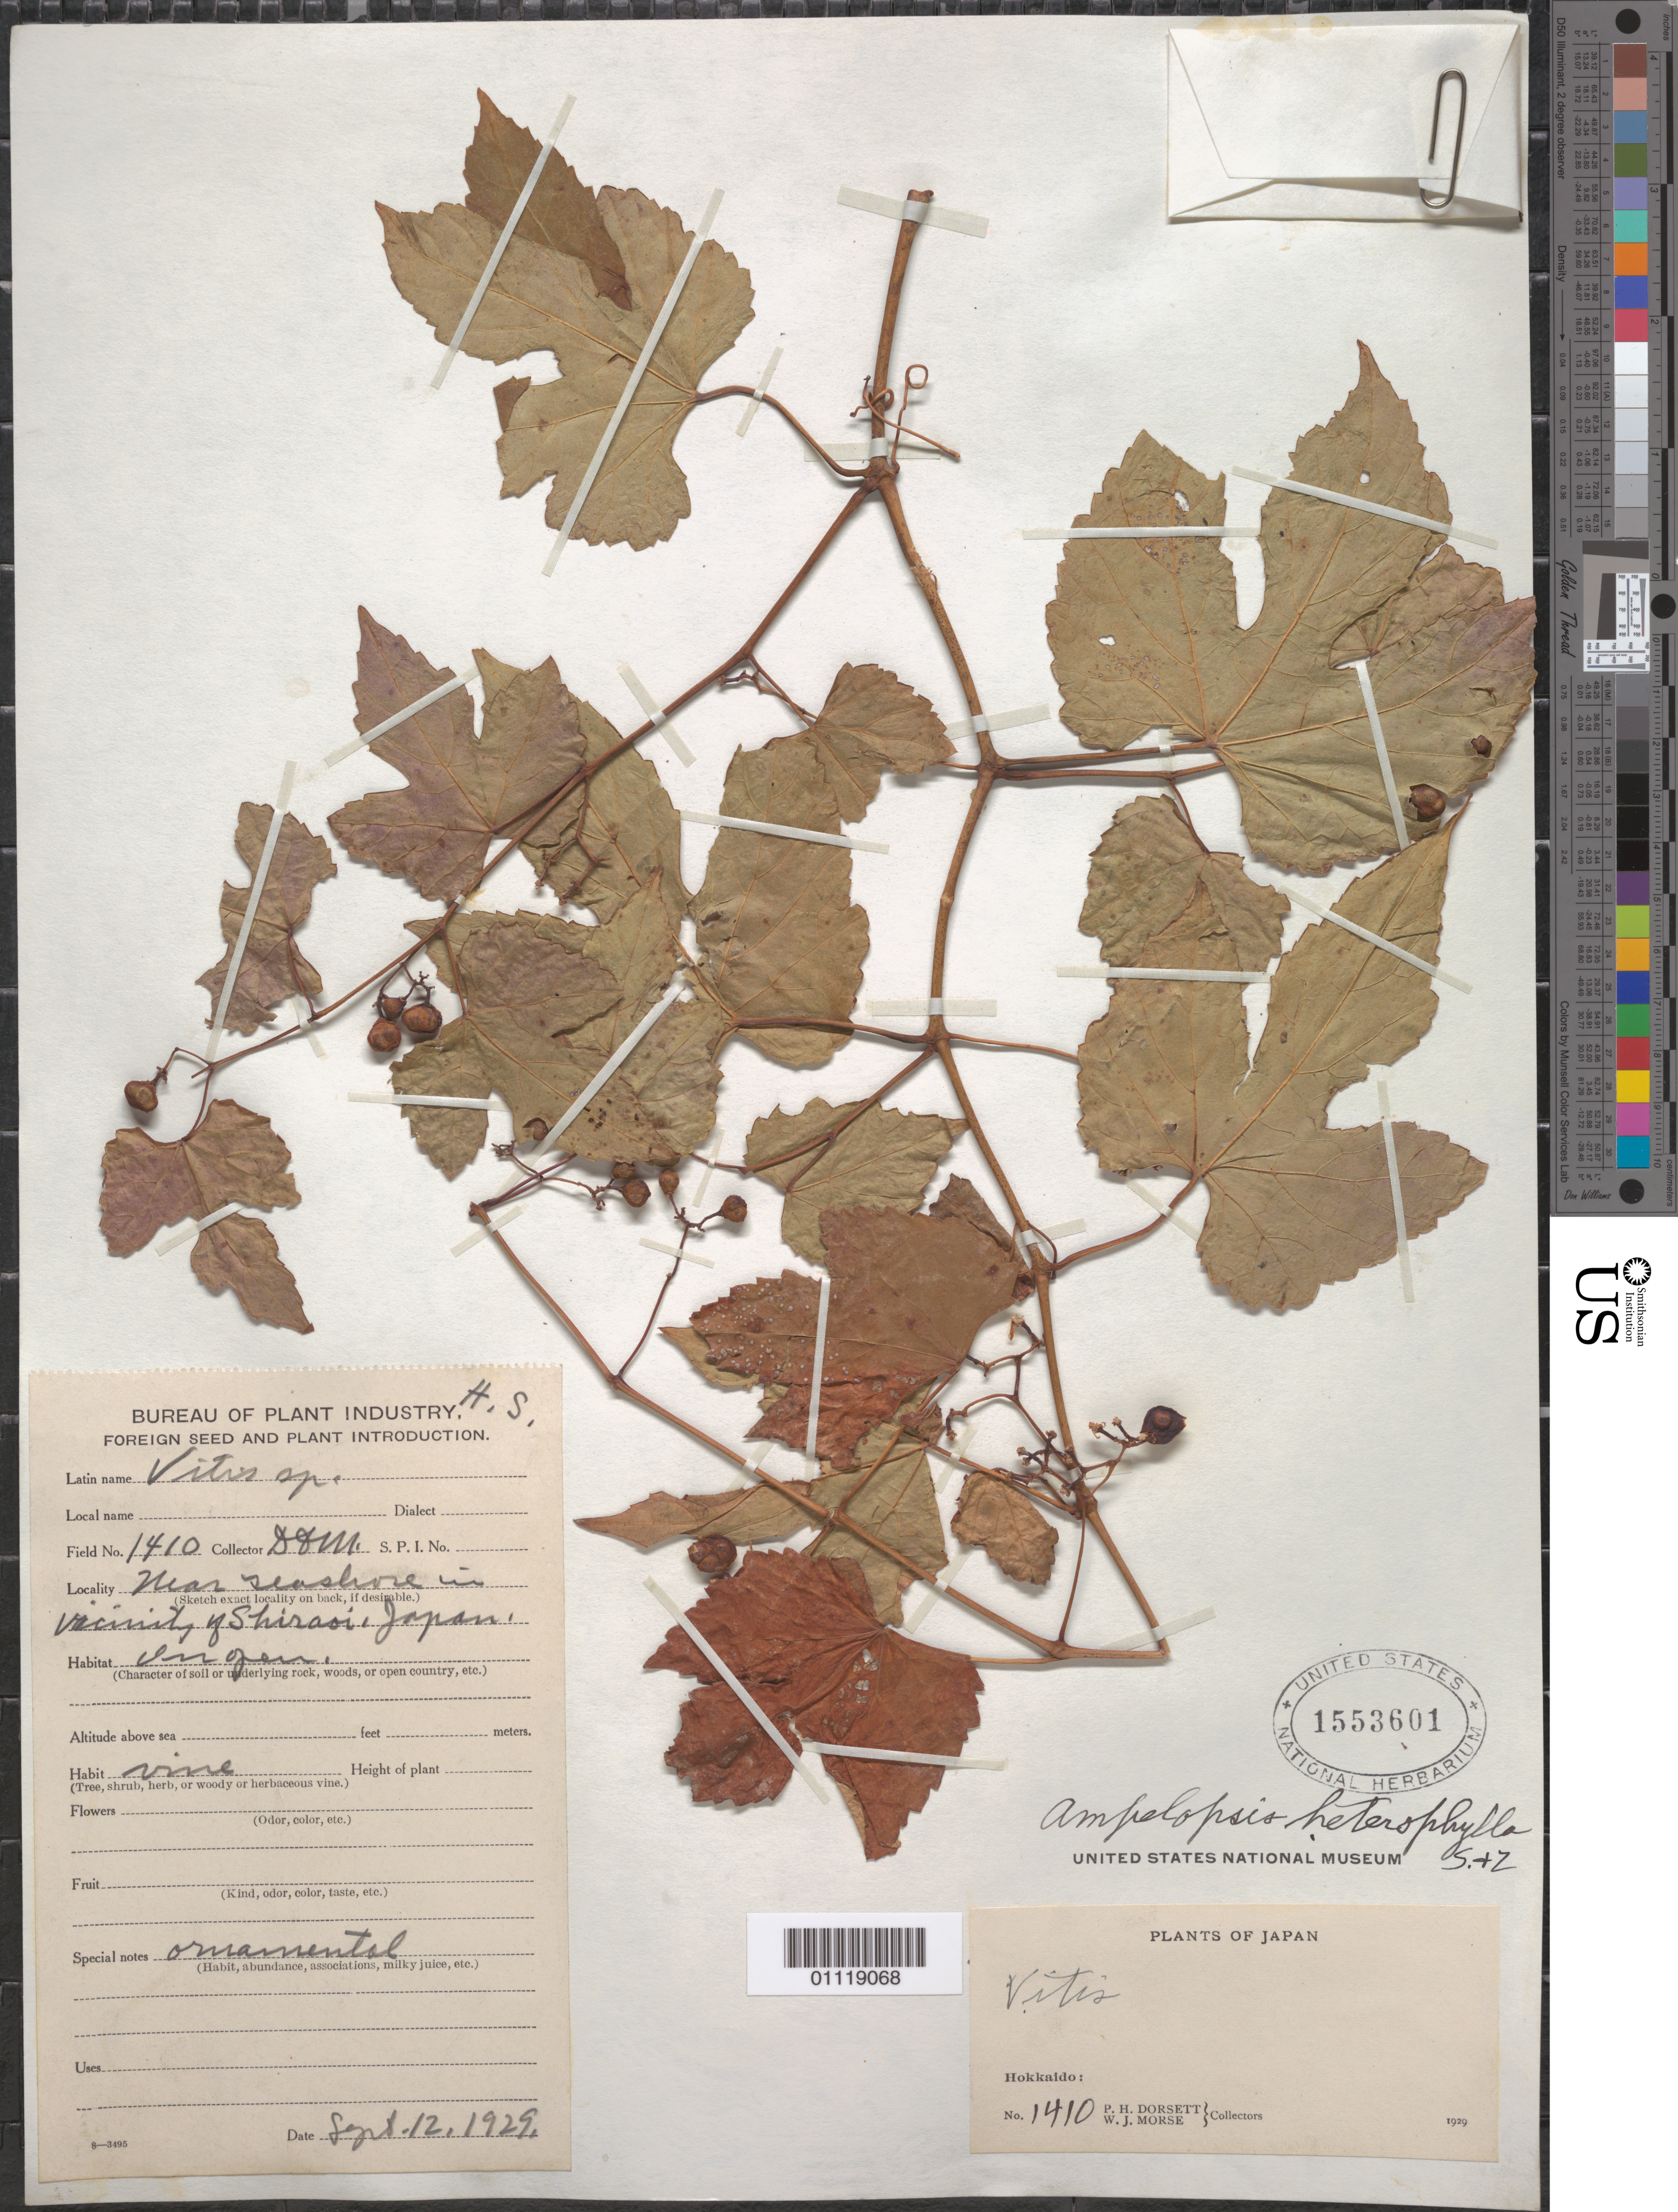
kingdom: Plantae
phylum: Tracheophyta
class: Magnoliopsida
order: Vitales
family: Vitaceae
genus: Ampelopsis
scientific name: Ampelopsis glandulosa var. heterophylla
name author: (Thunb.) Momiy.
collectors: P. H. Dorsett & W. J. Morse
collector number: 1410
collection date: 1929-09-12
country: Japan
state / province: Hokkaido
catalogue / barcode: US 1553601